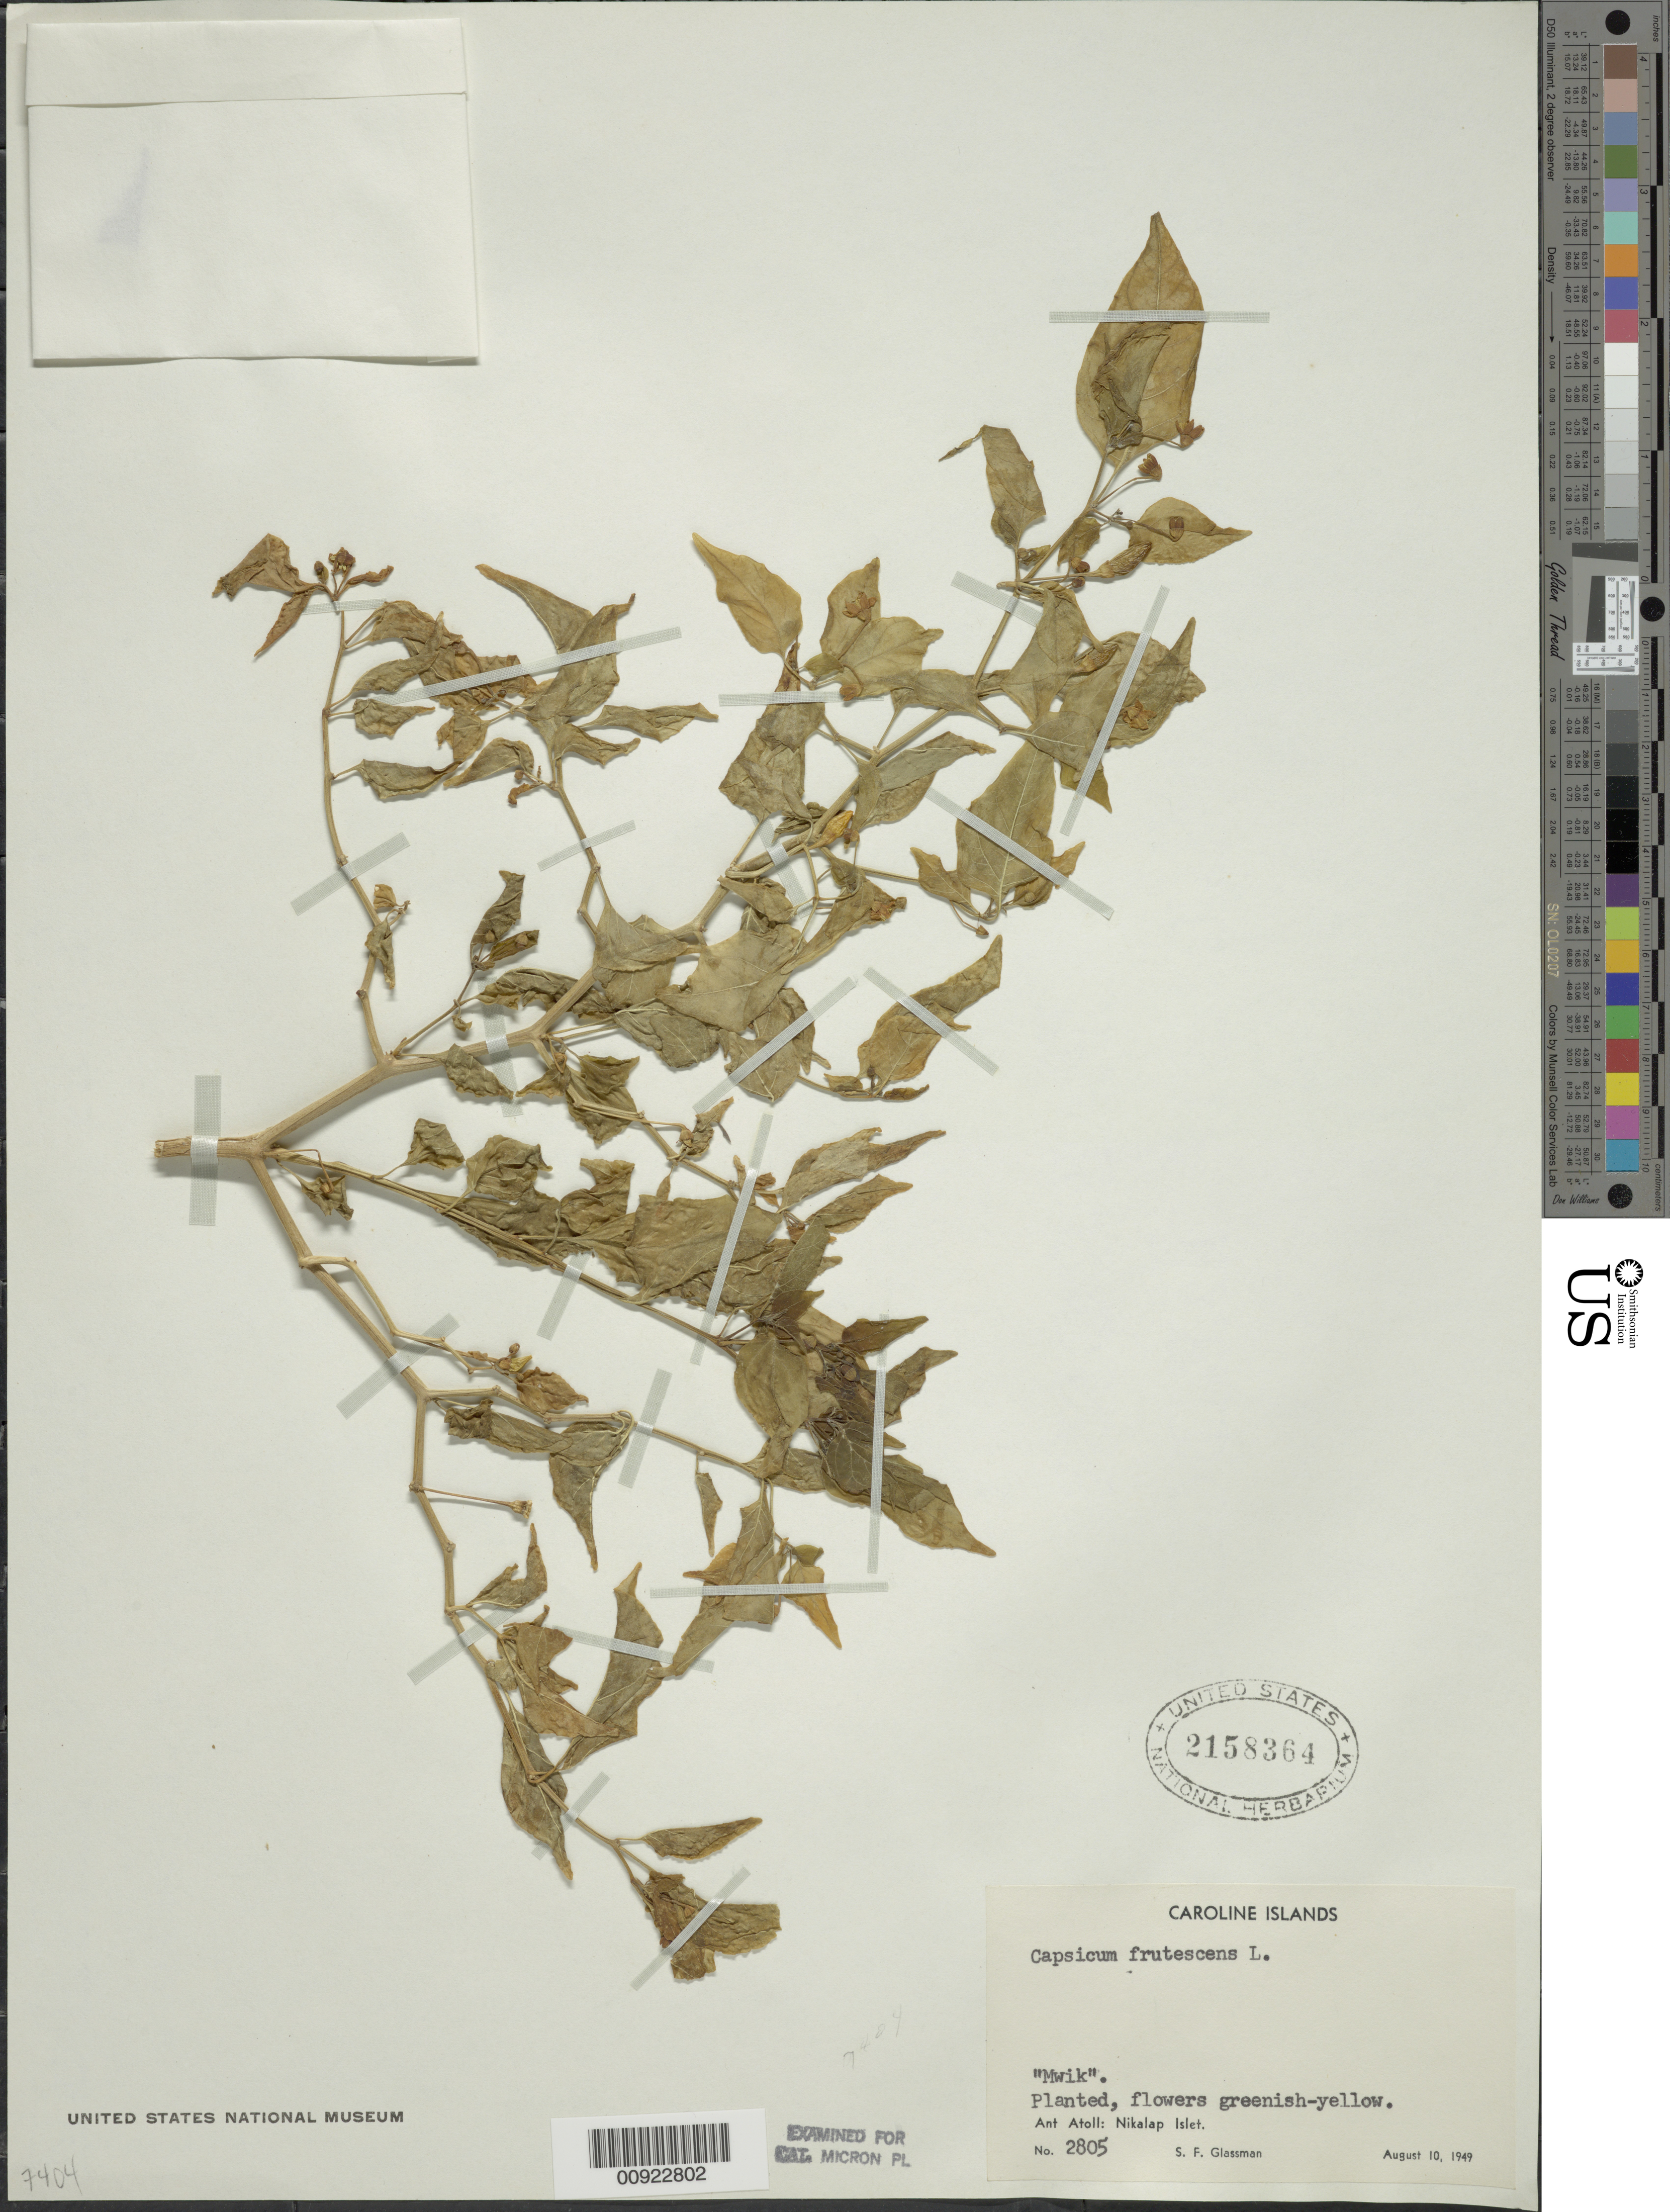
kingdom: Plantae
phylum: Tracheophyta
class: Magnoliopsida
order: Solanales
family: Solanaceae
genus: Capsicum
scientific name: Capsicum frutescens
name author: L.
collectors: S. F. Glassman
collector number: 2805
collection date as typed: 10 Aug 1949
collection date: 1949-08-10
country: Micronesia, Federated States of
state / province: Pohnpei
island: Ant Atoll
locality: Nikalap Islet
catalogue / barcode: US 2158364